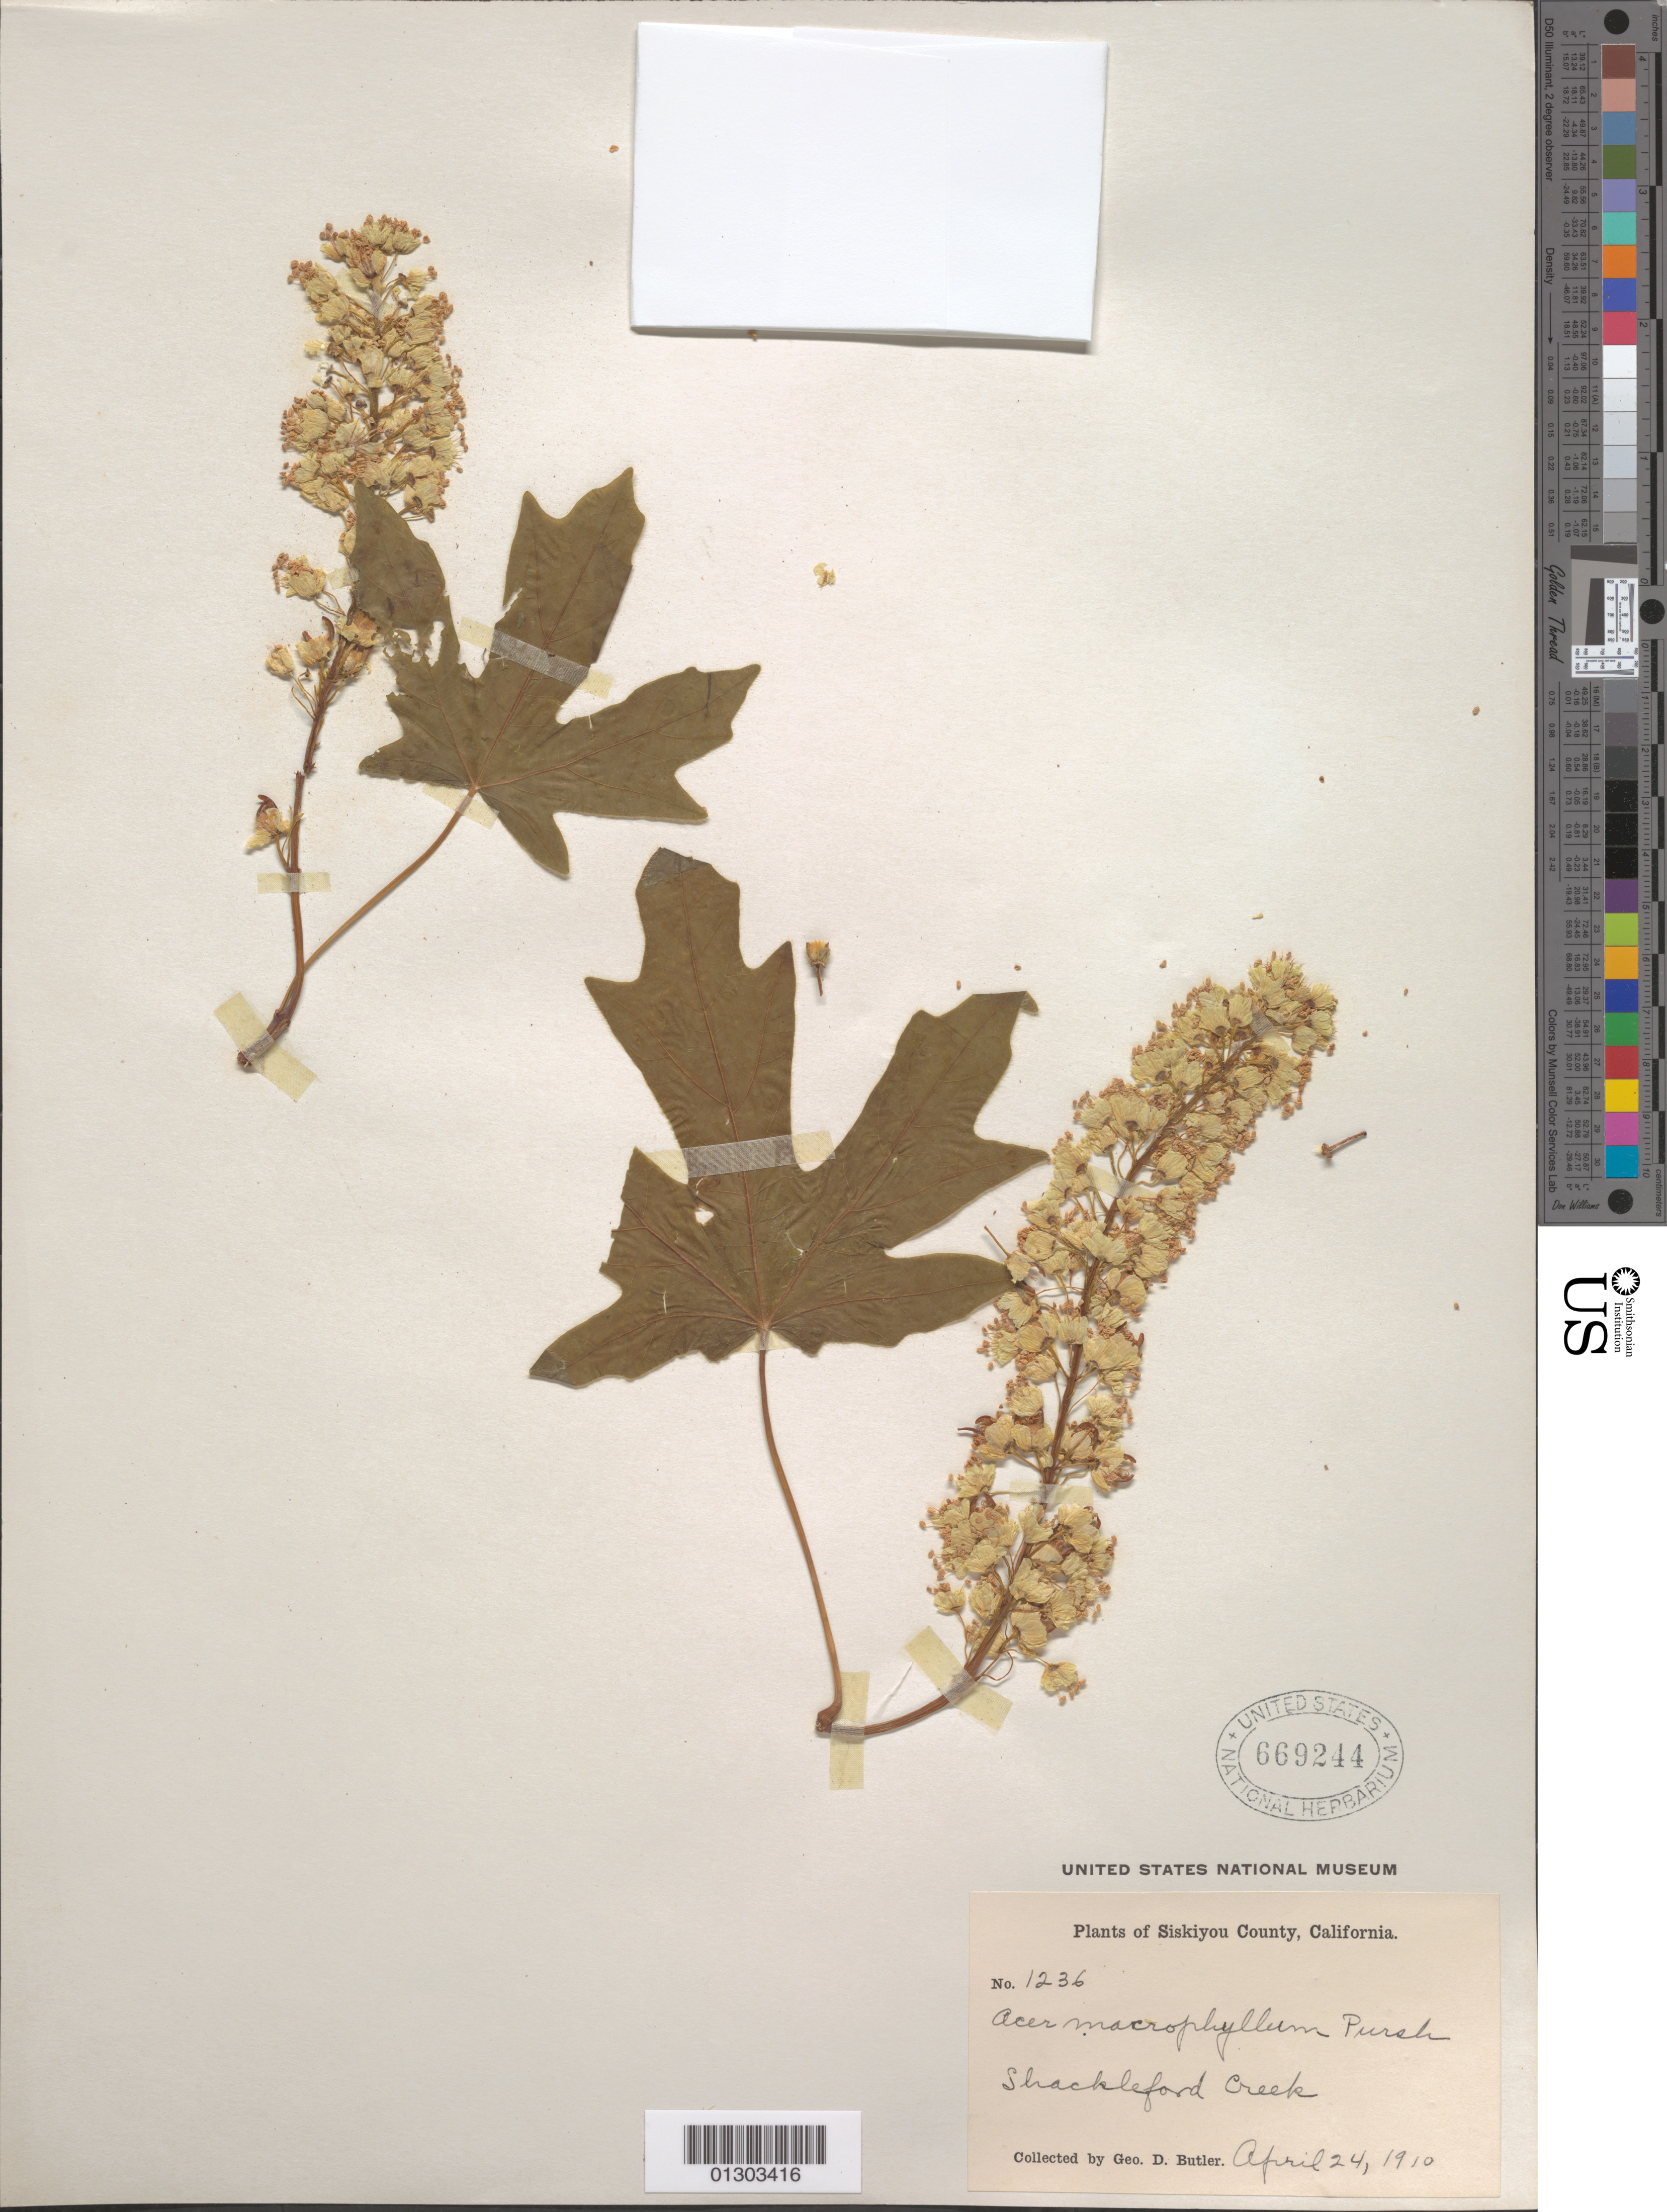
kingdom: Plantae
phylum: Tracheophyta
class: Magnoliopsida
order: Sapindales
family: Sapindaceae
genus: Acer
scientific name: Acer macrophyllum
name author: Pursh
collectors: G. D. Butler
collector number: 1236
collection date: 1910-04-24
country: United States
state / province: California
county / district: Siskiyou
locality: Siskiyou County, Shackleford Creek.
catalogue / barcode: US 669244